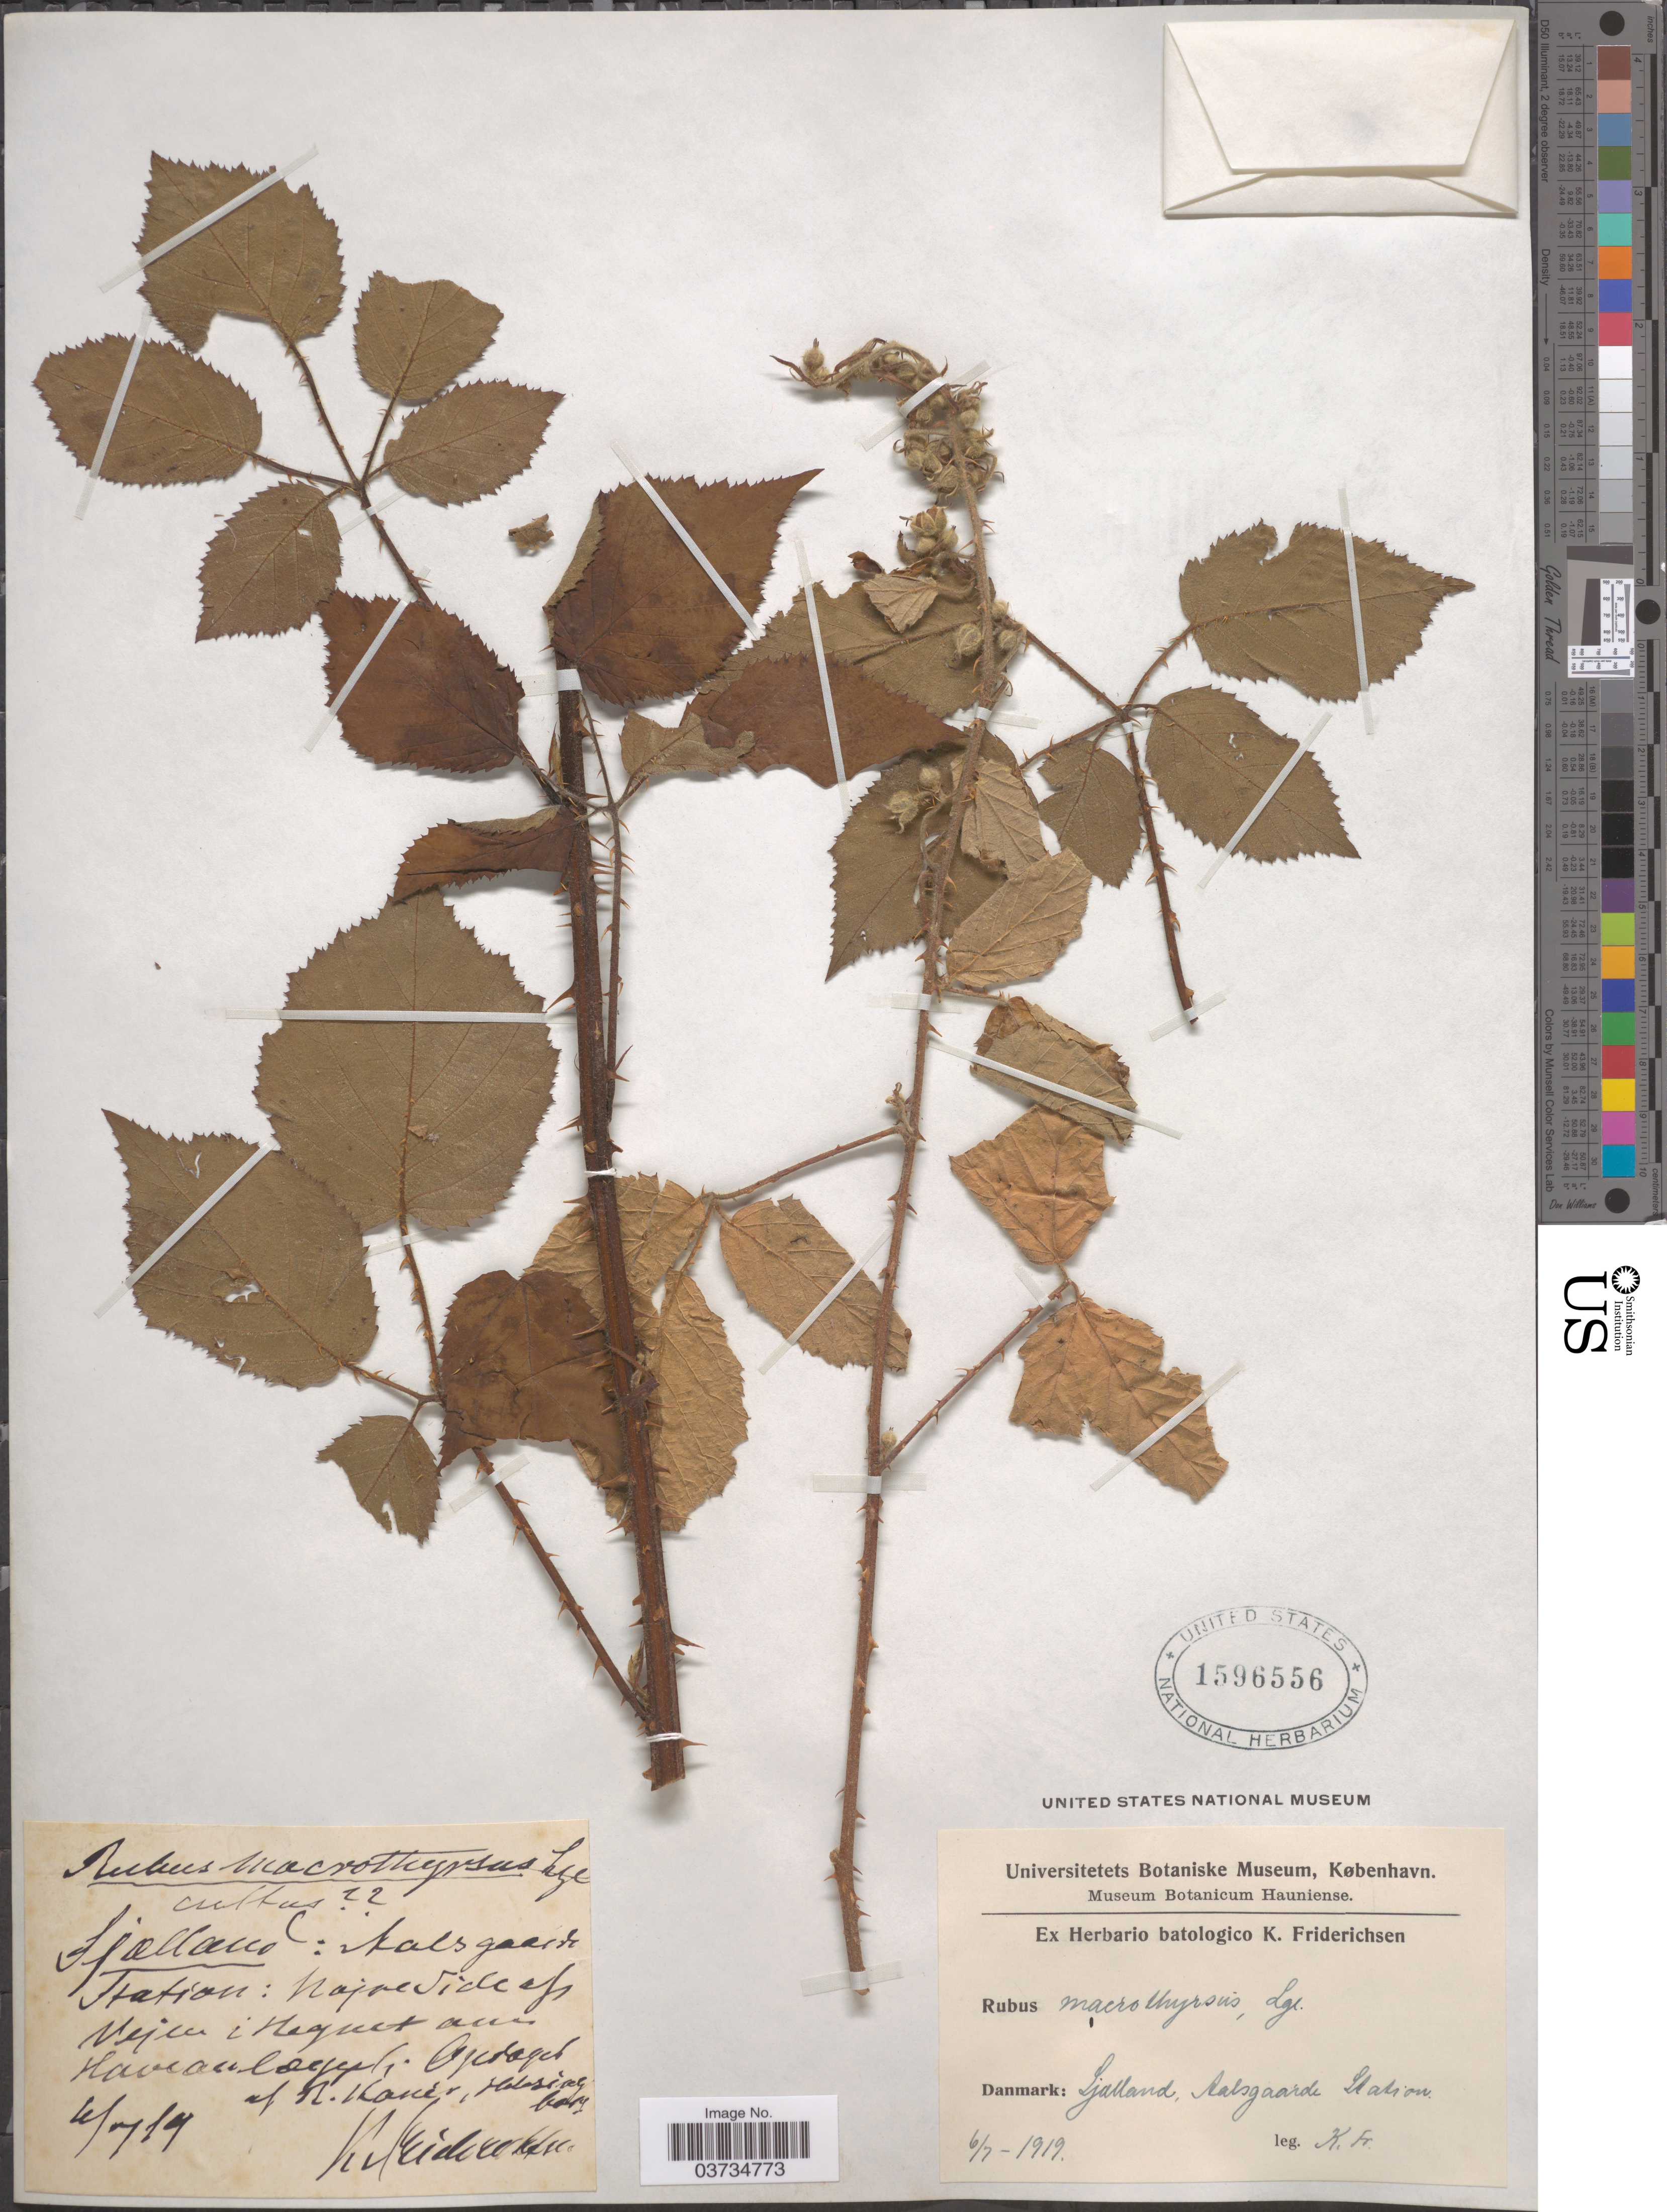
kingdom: Plantae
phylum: Tracheophyta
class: Magnoliopsida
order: Rosales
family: Rosaceae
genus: Rubus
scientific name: Rubus macrothyrsus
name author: Lange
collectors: K. Friderichsen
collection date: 1919-07-06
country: Denmark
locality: Sjælland, Aalsgaarde Station. Najaevide afs Vejen i Haguet aun Haveaulagy [illegible text].[interpreted]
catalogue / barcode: US 1596556